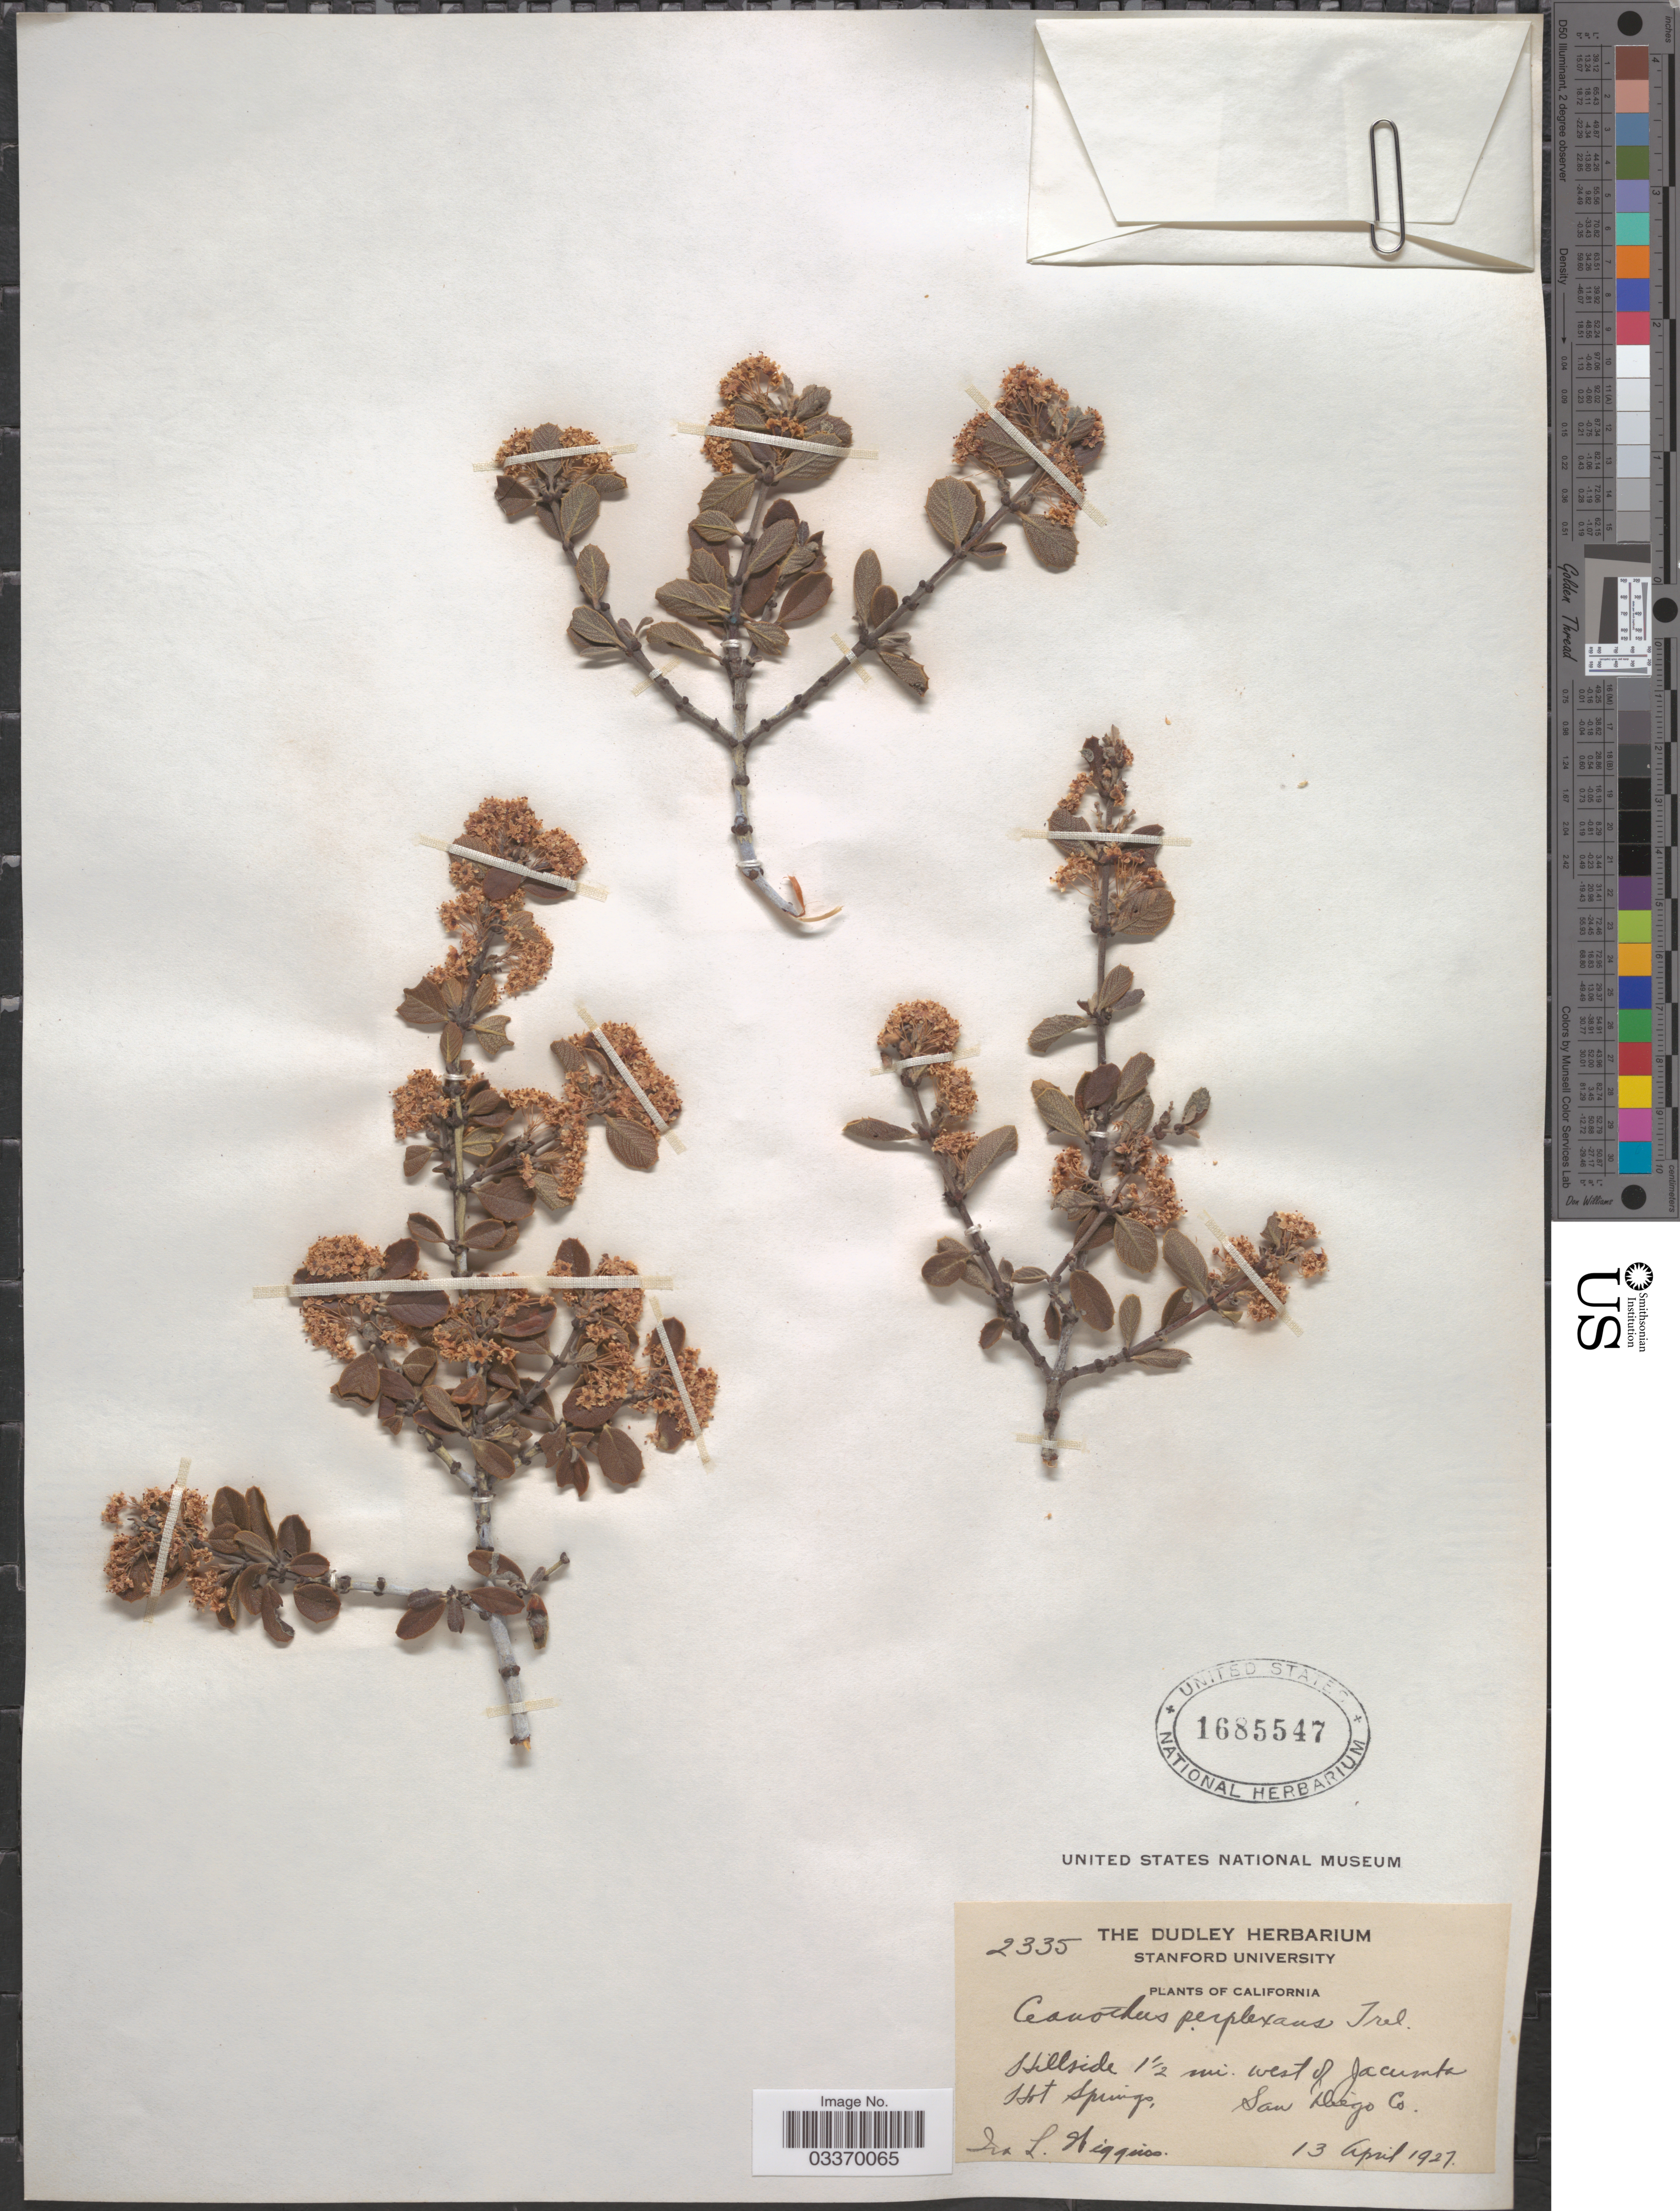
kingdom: Plantae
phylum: Tracheophyta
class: Magnoliopsida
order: Rosales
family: Rhamnaceae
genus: Ceanothus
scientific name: Ceanothus perplexans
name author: Trel.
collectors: I. L. Wiggins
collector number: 2335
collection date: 1927-04-13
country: United States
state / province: California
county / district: San Diego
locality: Hillside 1½ mi. west of Jacinta Hot Springs, San Diego Co.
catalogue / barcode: US 1685547